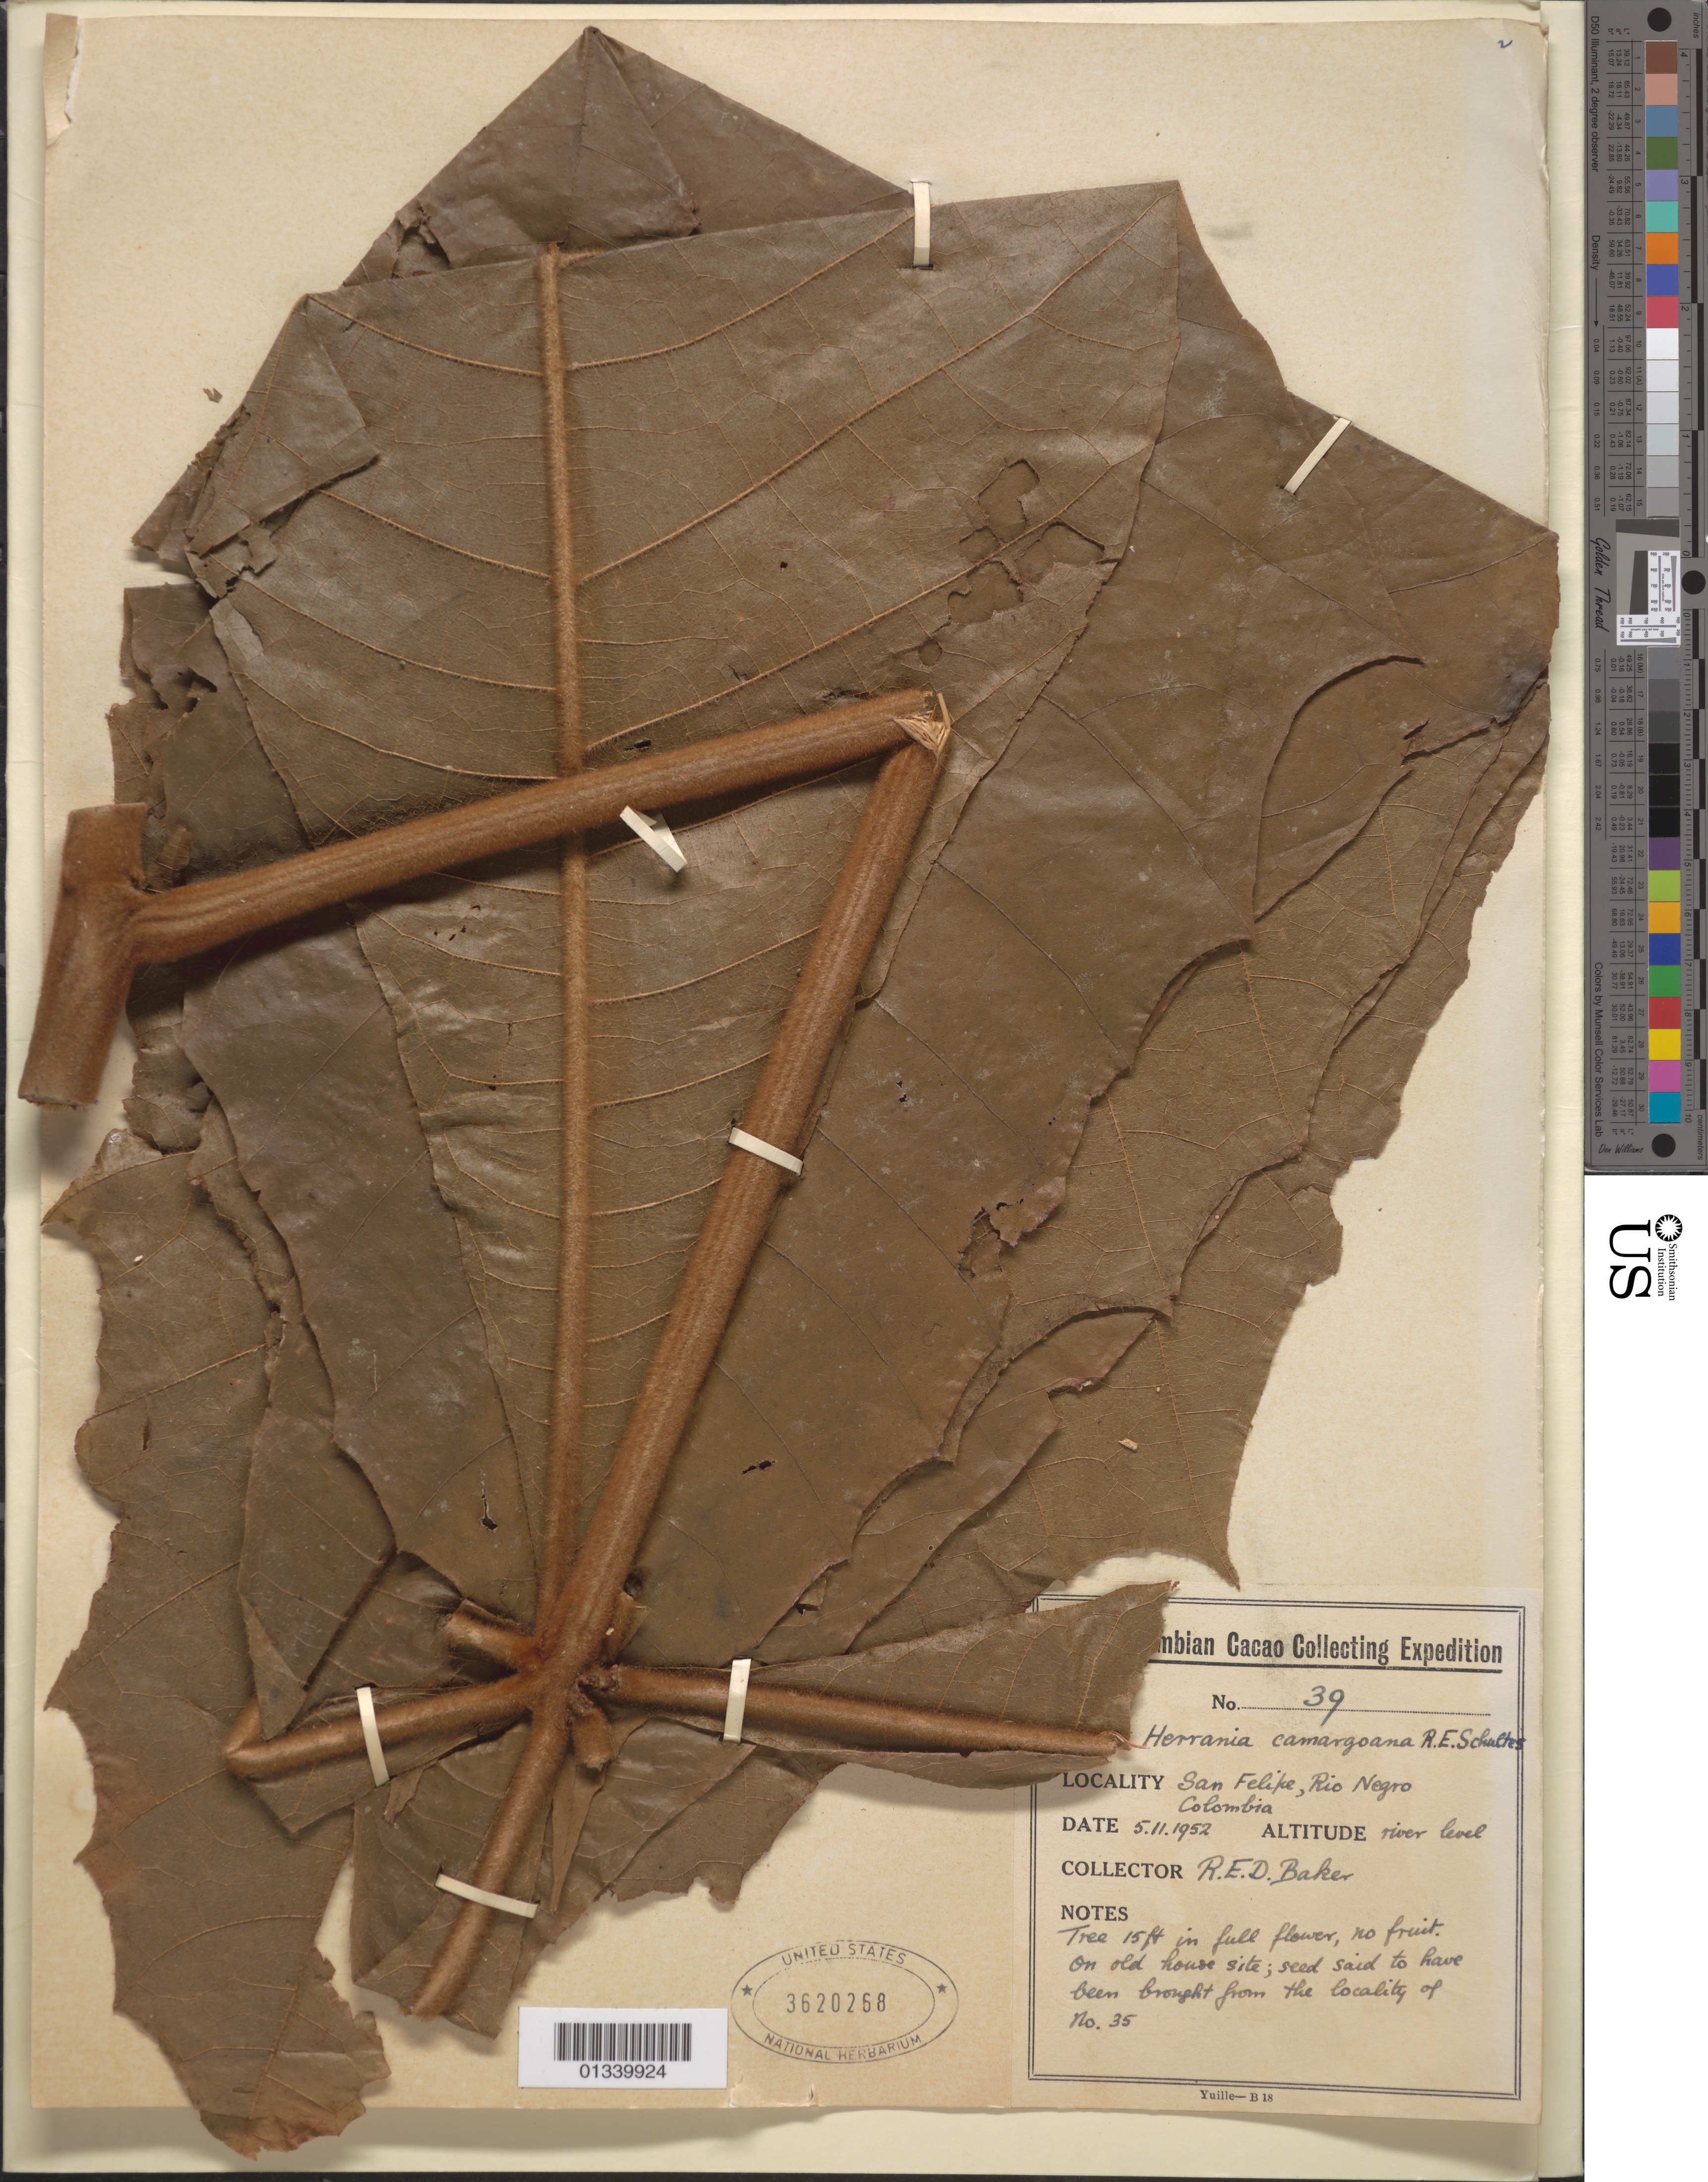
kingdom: Plantae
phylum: Tracheophyta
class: Magnoliopsida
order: Malvales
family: Malvaceae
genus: Theobroma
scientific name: Theobroma atrorubens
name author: (Huber) Ducke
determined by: Dorr, Laurence J., Curator (BOT), Smithsonian Institution - National Museum of Natural History (UNITED STATES)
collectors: R. E. D. Baker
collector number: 39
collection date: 1952-11-05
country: Colombia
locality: San Felipe, Rio Negro. River level.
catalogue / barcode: US 3620268